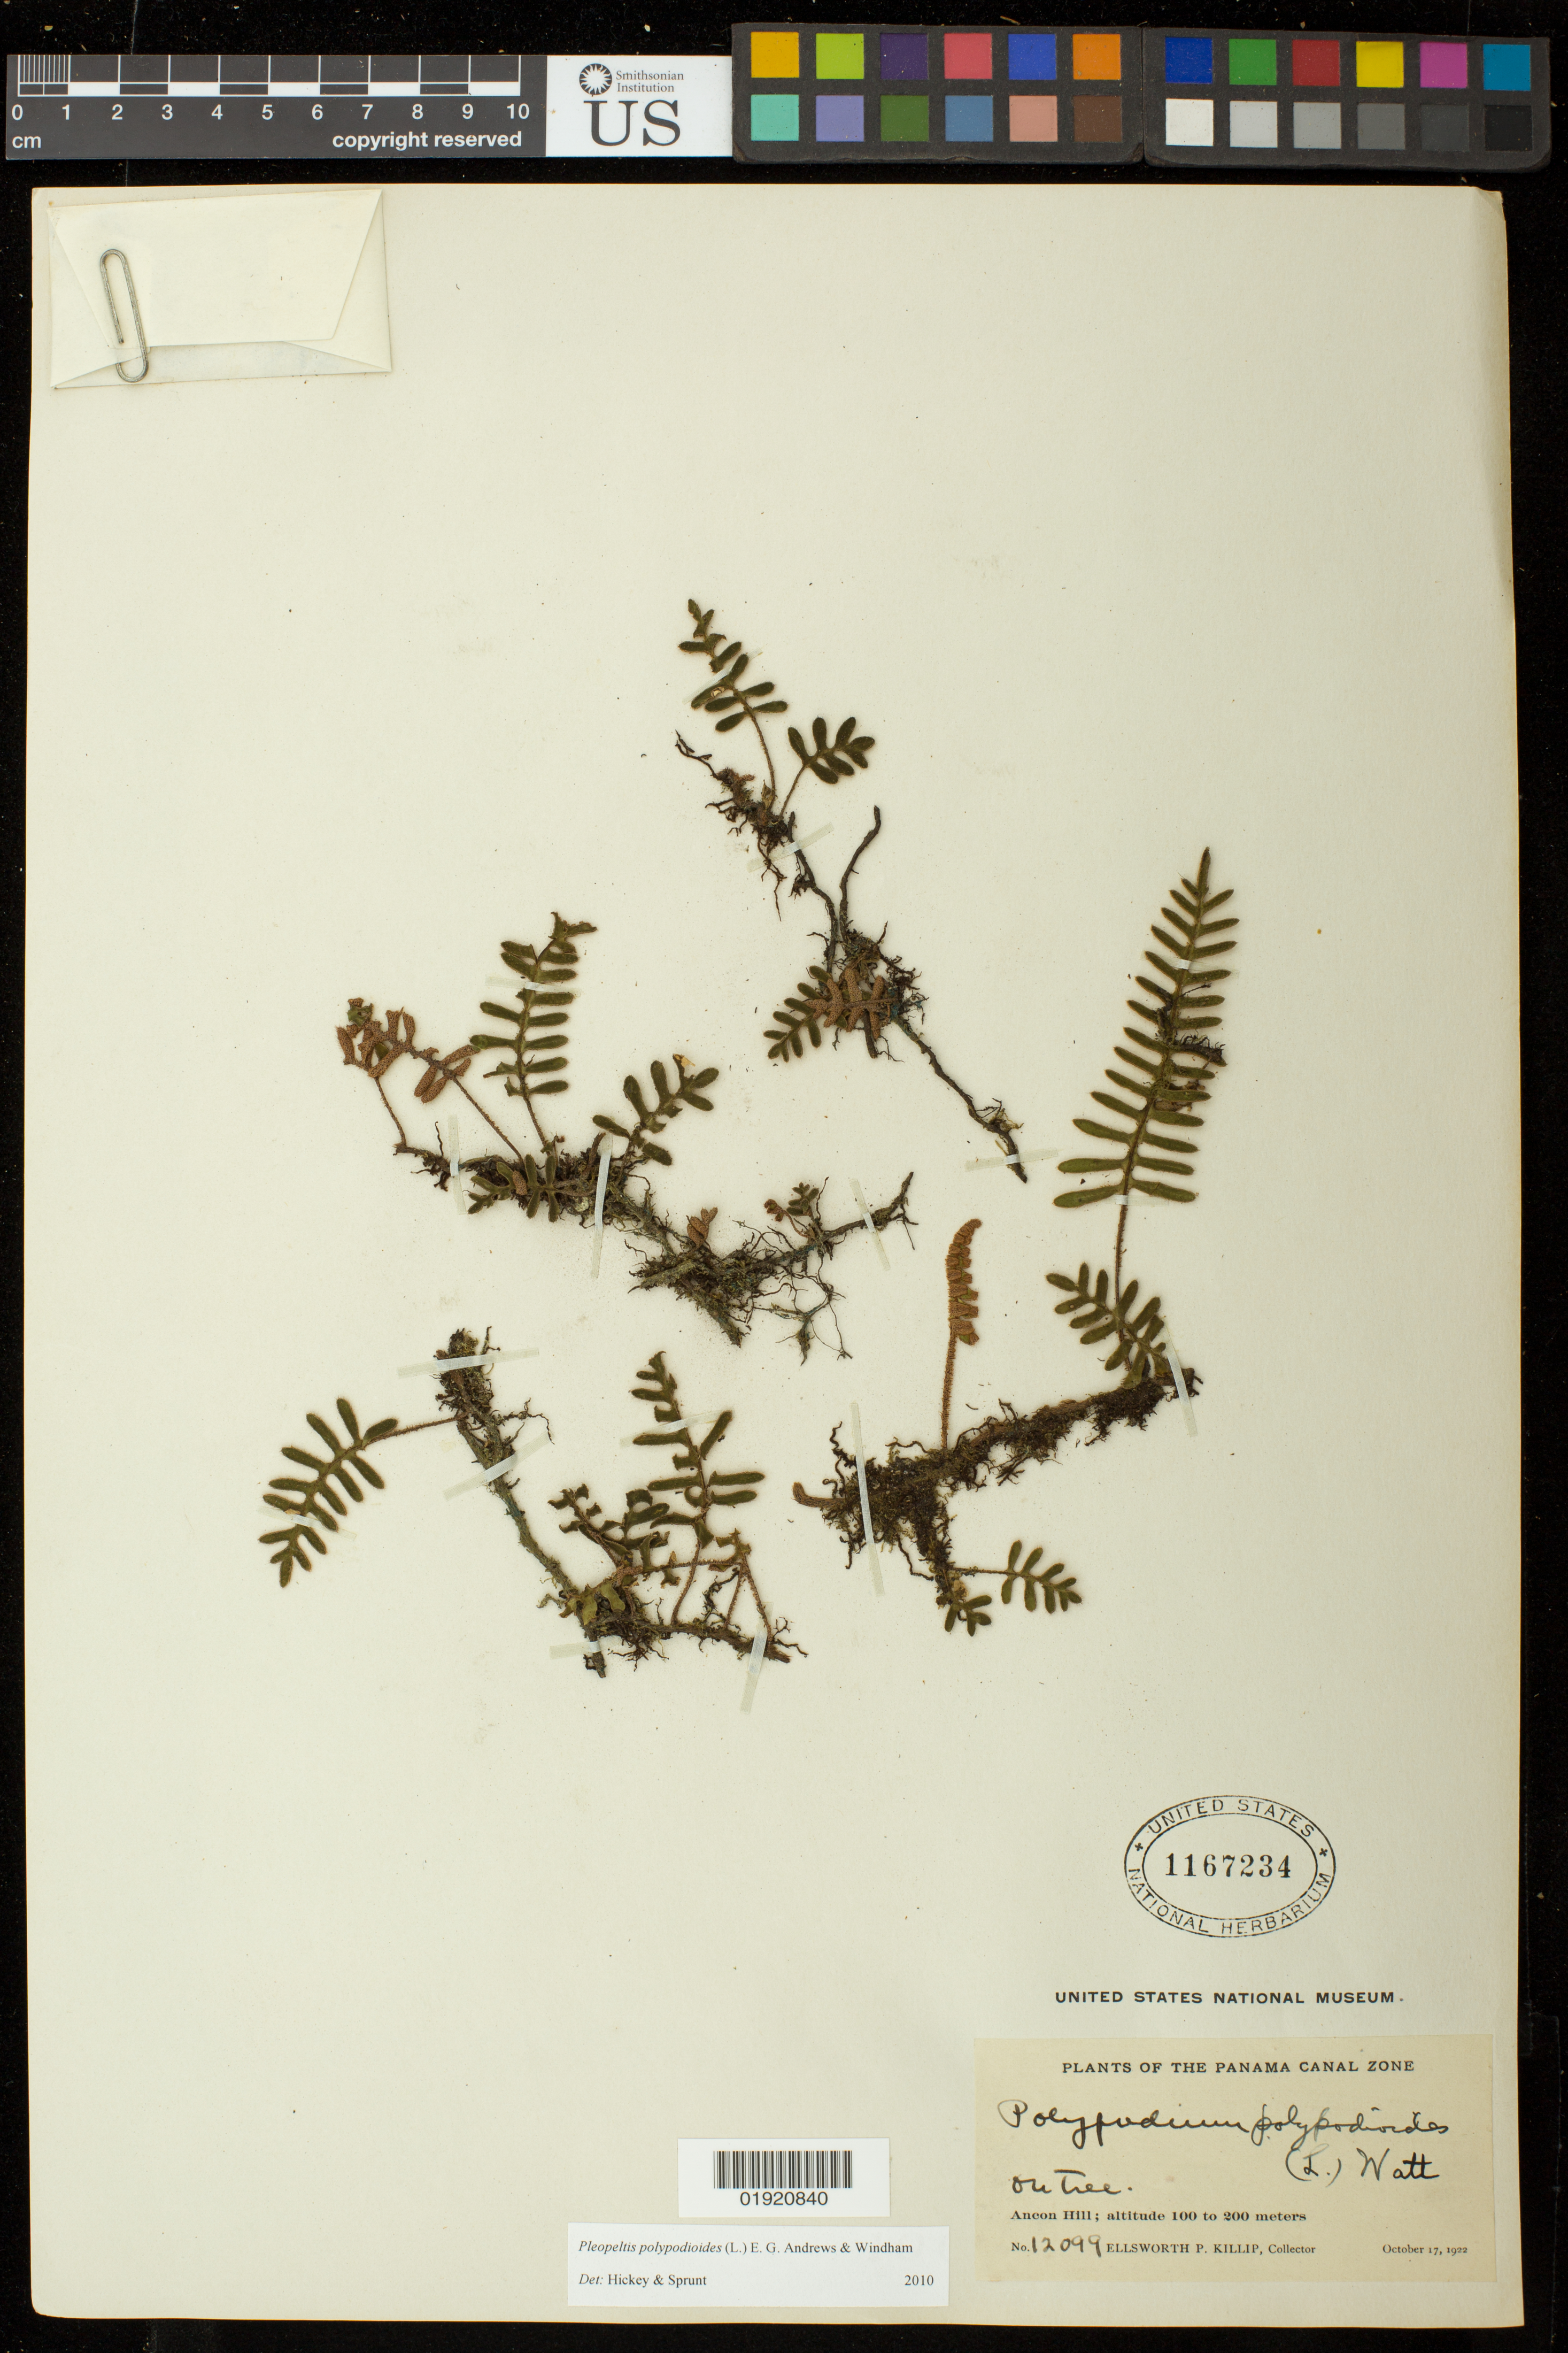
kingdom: Plantae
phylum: Tracheophyta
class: Polypodiopsida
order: Polypodiales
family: Polypodiaceae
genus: Pleopeltis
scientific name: Pleopeltis polypodioides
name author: (L.) E.G. Andrews & Windham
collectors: E. P. Killip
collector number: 12099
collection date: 1922-10-17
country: Panama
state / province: Panamá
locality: Panama Canal Zone. Ancon Hill.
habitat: On tree.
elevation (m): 100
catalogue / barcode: US 1167234